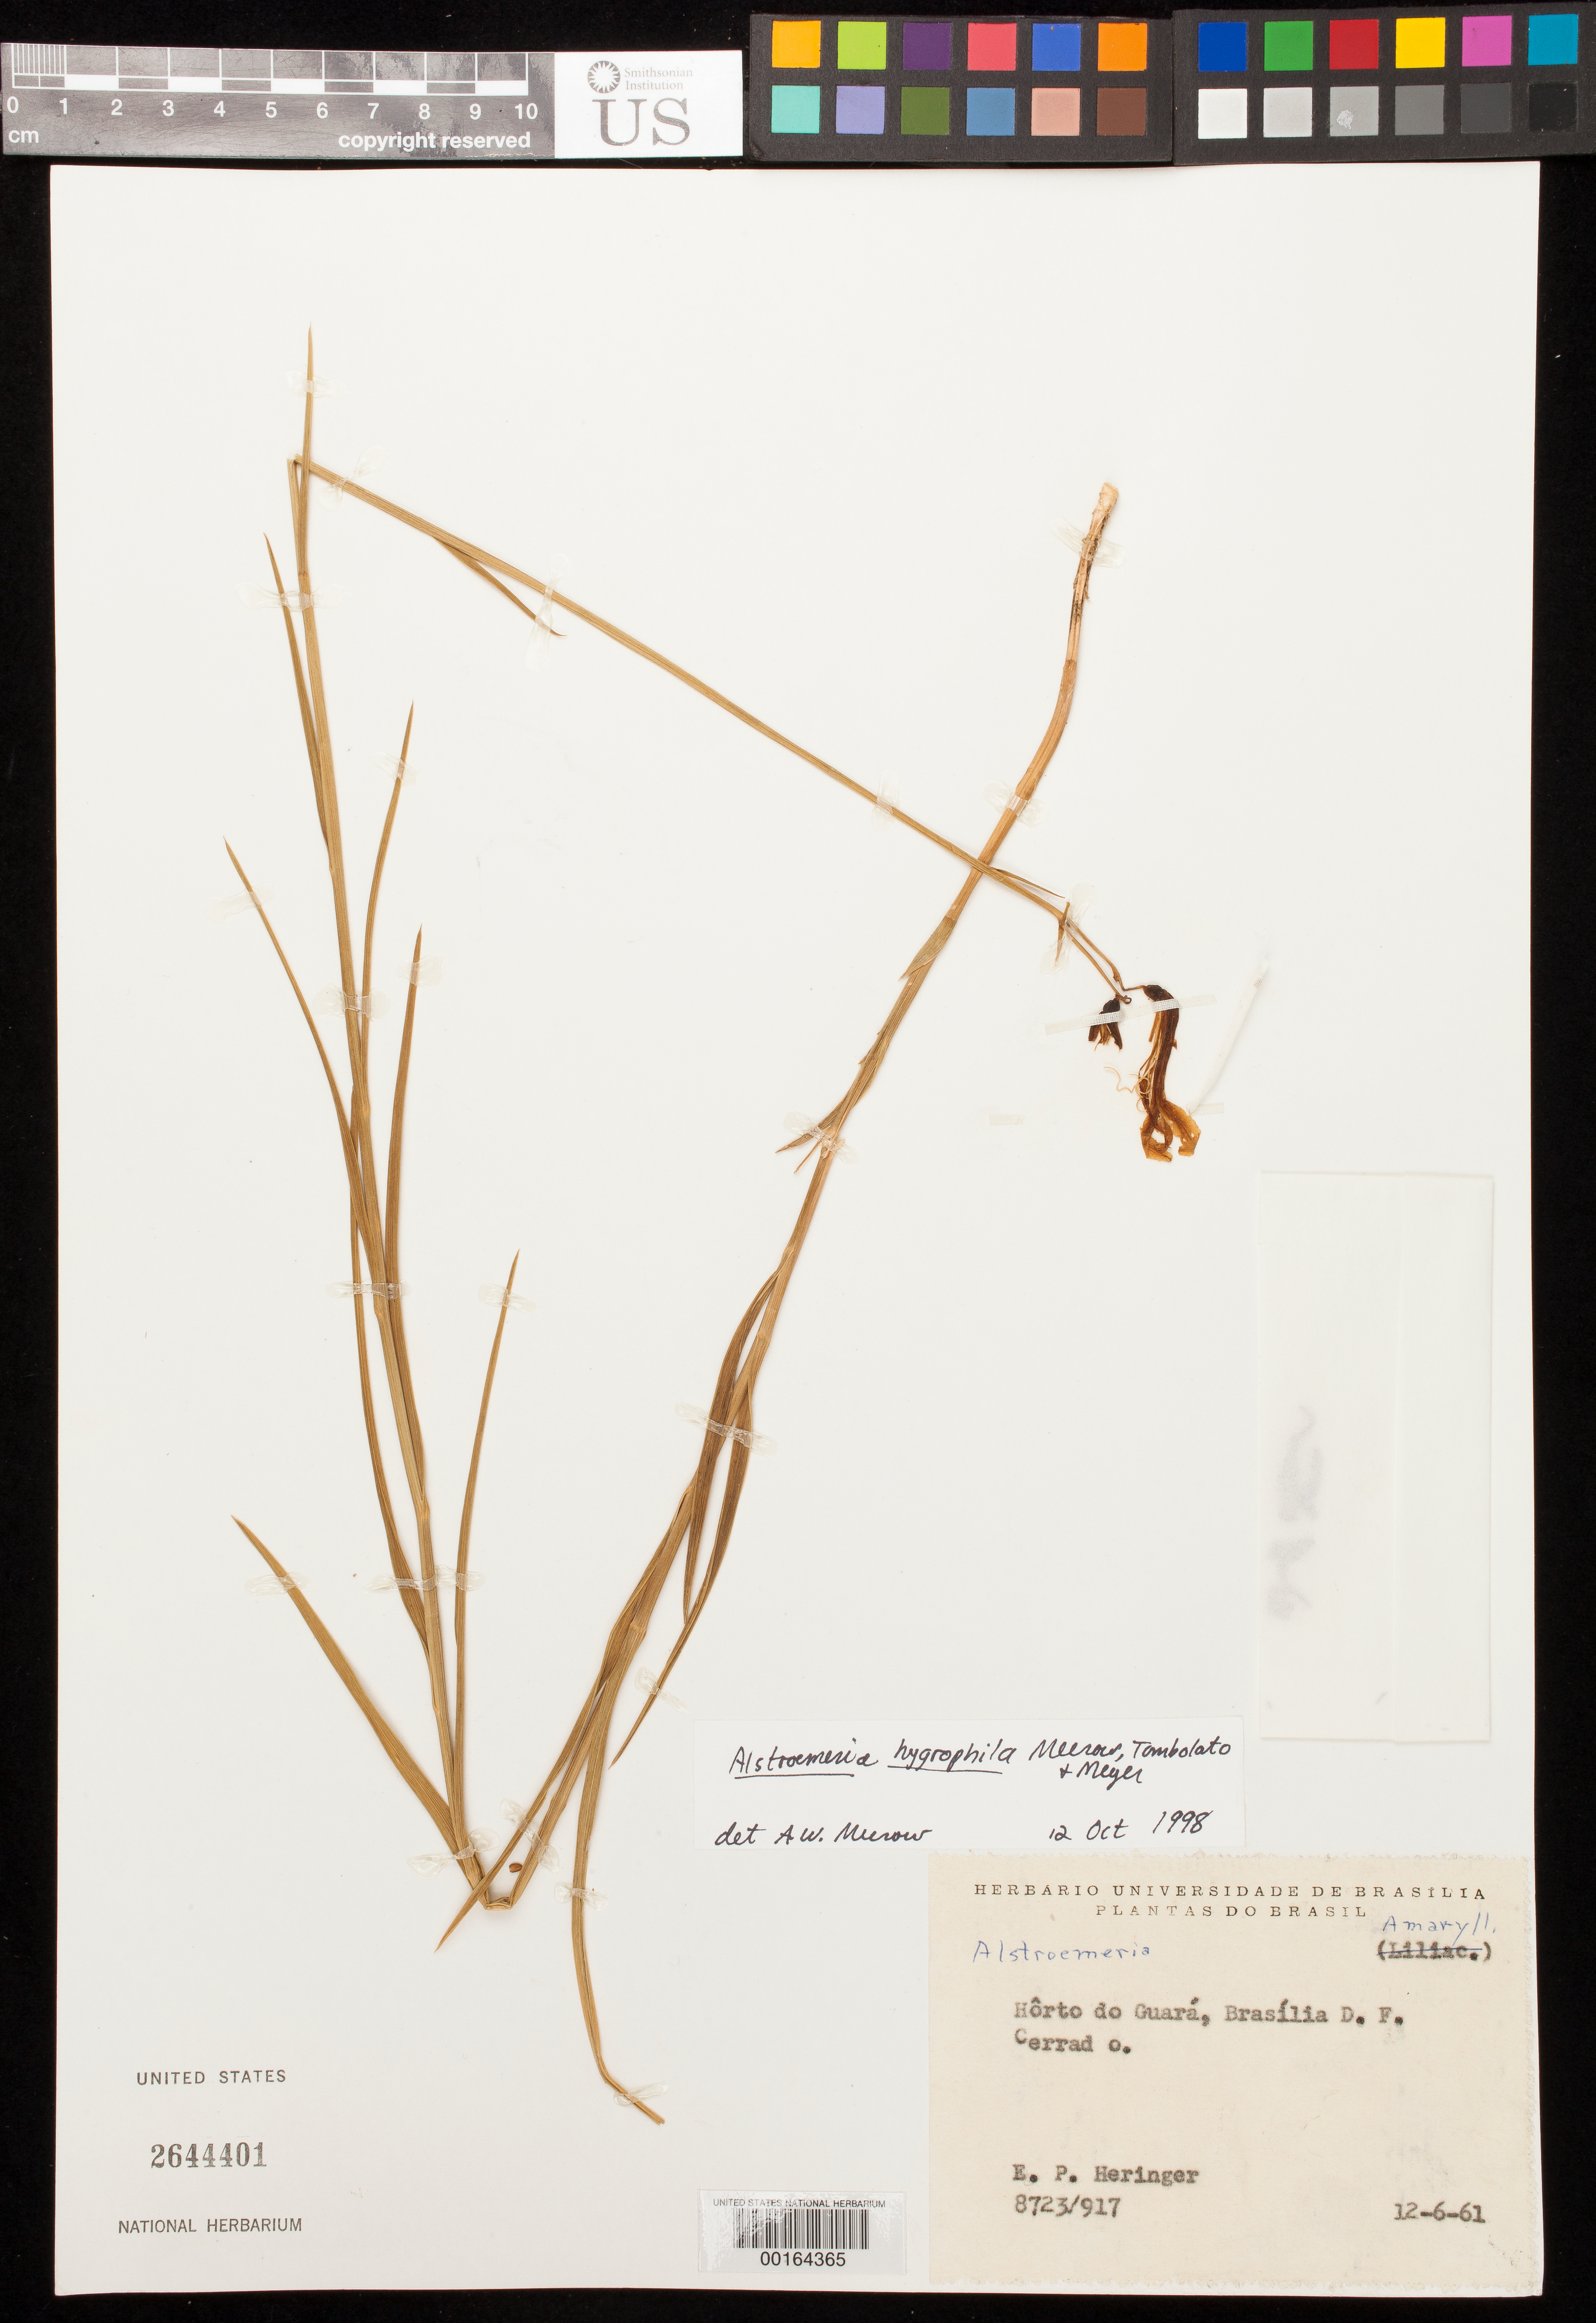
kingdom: Plantae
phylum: Tracheophyta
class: Liliopsida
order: Liliales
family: Alstroemeriaceae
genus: Alstroemeria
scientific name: Alstroemeria hygrophila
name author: Meerow et al.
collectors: E. P. Heringer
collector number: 8723 / 917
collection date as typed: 12 Jun 1961 or 06 Dec 1961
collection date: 1961-06-12 or 1961-12-06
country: Brazil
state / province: Distrito Federal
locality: Brasilia; horto do guara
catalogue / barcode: US 2644401